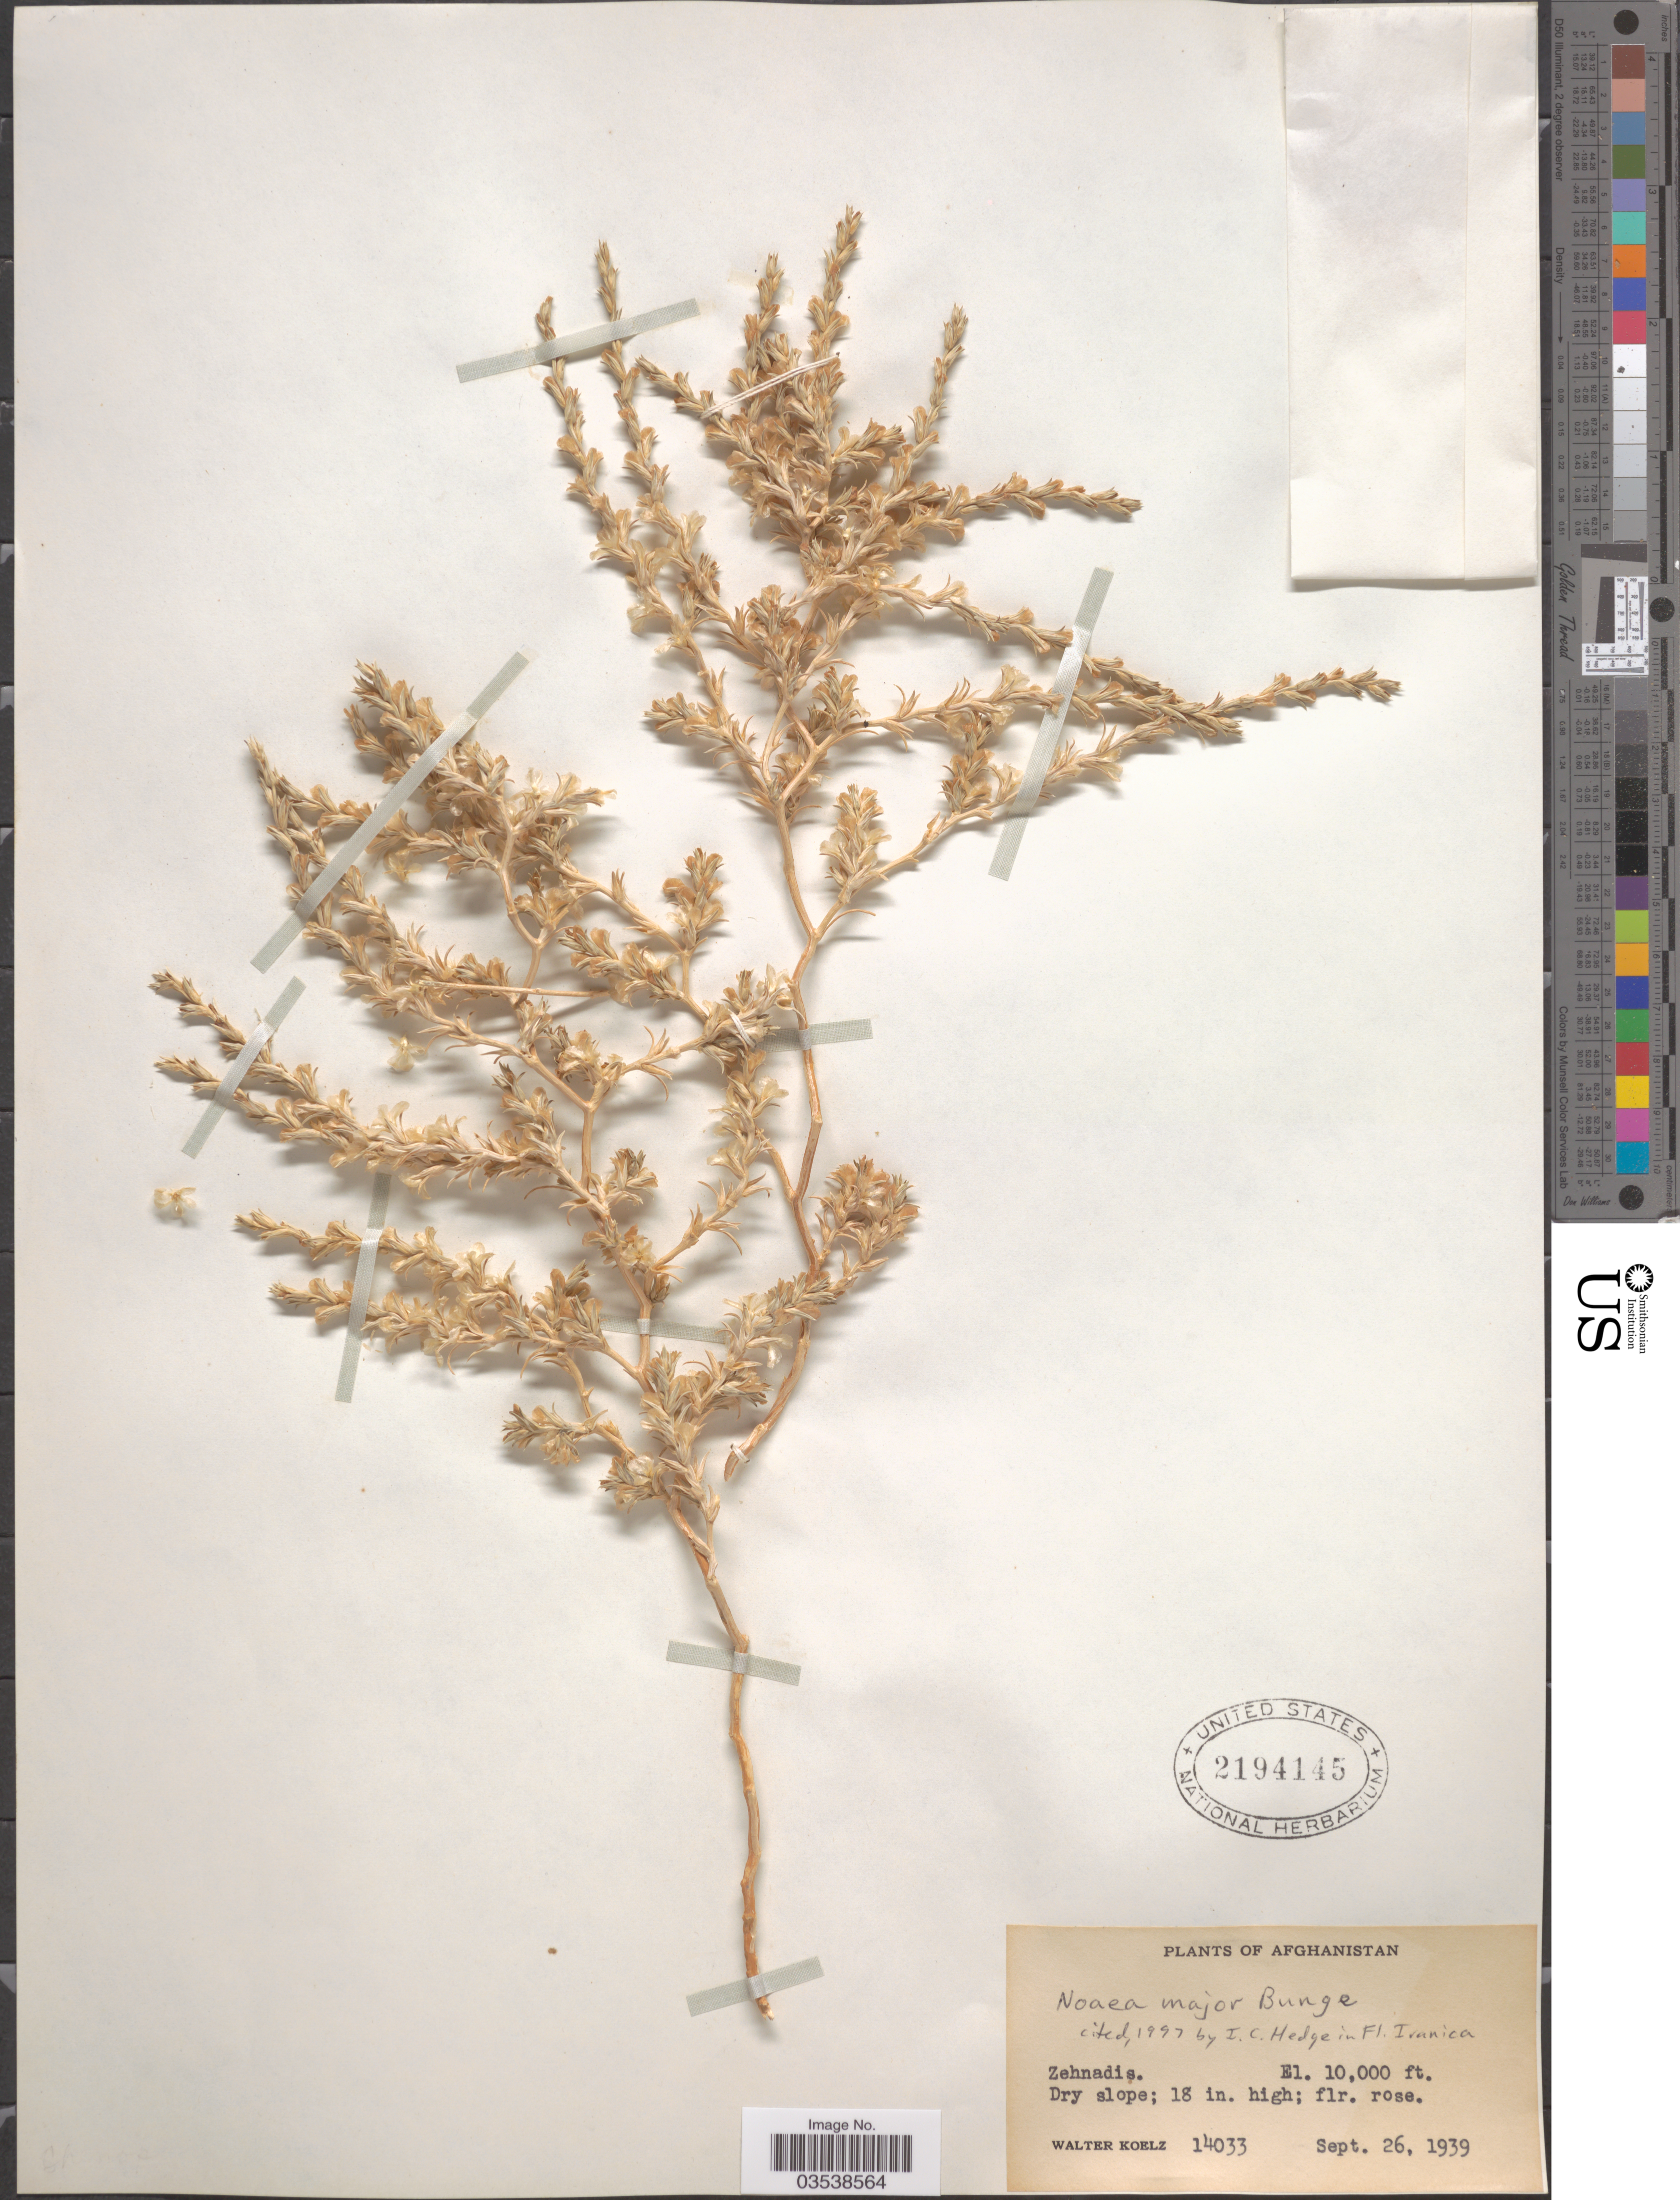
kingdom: Plantae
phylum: Tracheophyta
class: Magnoliopsida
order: Caryophyllales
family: Amaranthaceae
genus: Noaea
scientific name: Noaea major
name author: Bunge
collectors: W. N. Koelz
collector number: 14033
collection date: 1939-09-26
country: Afghanistan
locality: Zehnadis.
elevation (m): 3048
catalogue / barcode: US 2194145